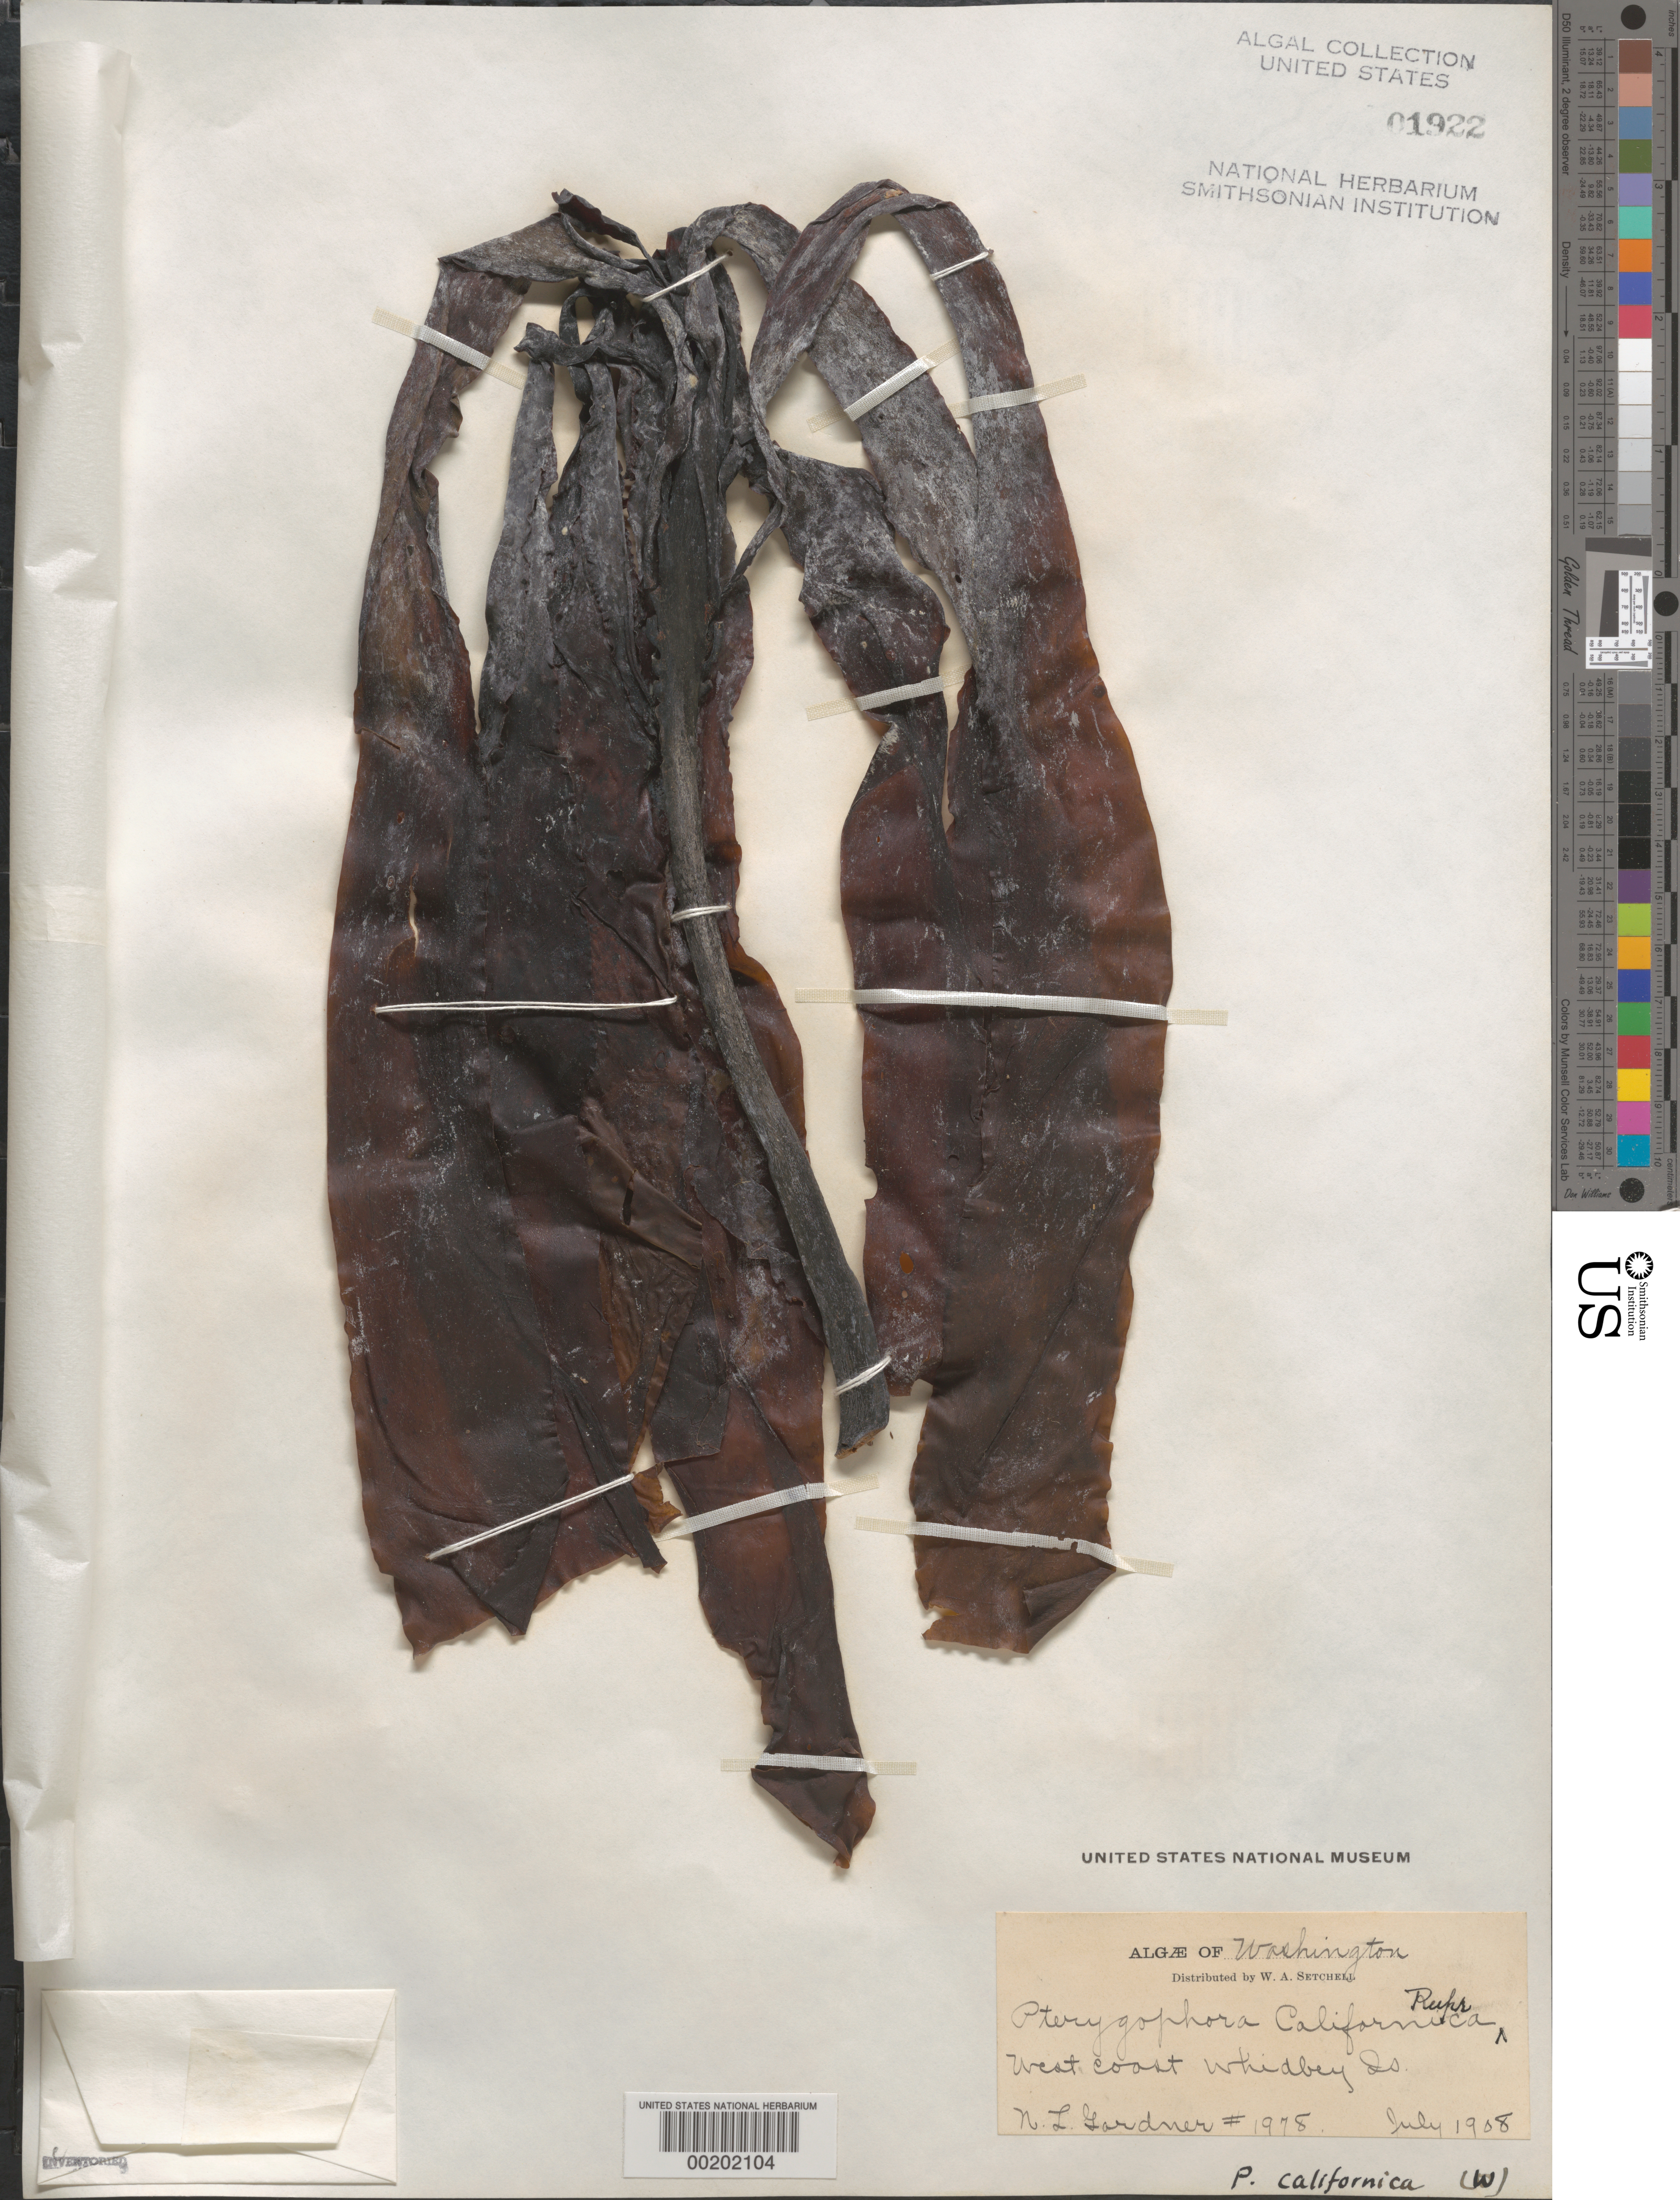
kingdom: Chromista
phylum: Ochrophyta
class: Phaeophyceae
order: Laminariales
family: Alariaceae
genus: Pterygophora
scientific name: Pterygophora californica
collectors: N. Gardner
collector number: NLG 1978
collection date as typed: Jul 1908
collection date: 1908-07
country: United States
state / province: Washington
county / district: Island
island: Whidbey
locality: West coast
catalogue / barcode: US 1922